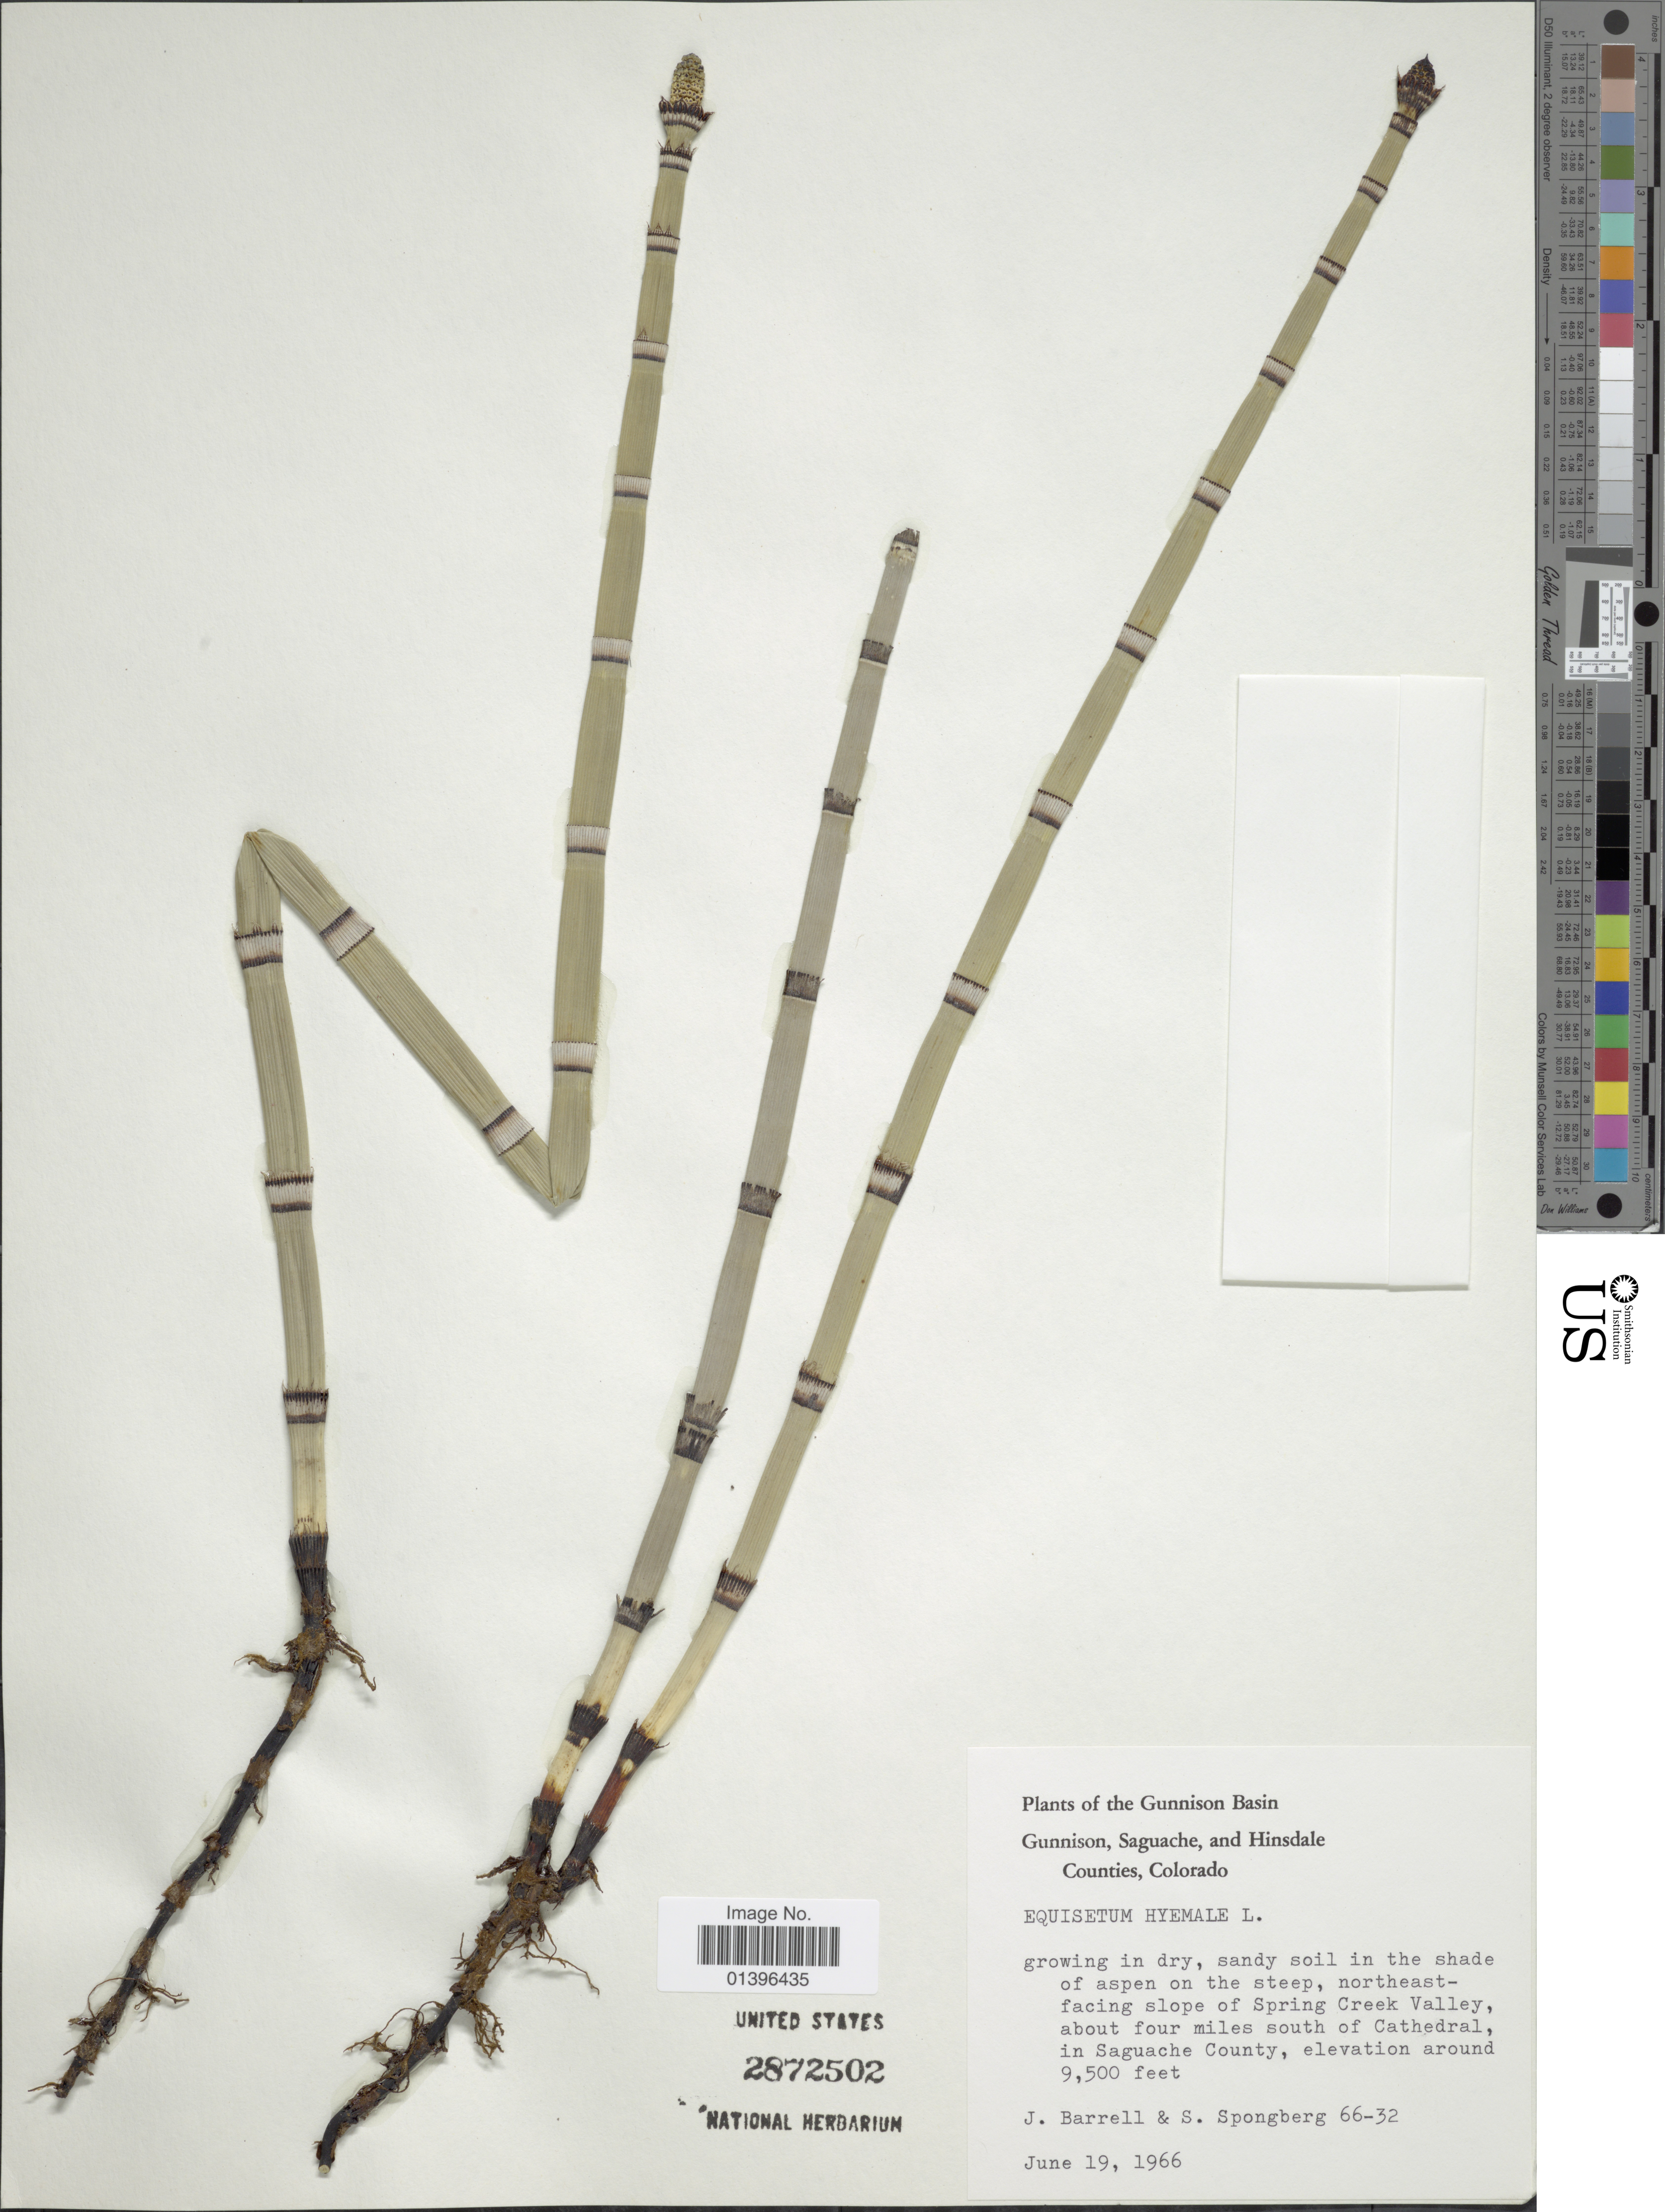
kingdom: Plantae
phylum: Tracheophyta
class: Polypodiopsida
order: Equisetales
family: Equisetaceae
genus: Equisetum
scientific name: Equisetum hyemale var. affine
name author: (Engelm.) A.A. Eaton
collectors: J. Barrell & S. A.Spongberg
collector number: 66-32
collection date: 1966-06-19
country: United States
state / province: Colorado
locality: Gunnison Basin. Gunnison, Saguache, and Hinsdale Counties, Colorado. northeast-facing slope of Spring Creek Valley. about four miles south of Cathedral, in Saguache County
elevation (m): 2896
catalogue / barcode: US 2872502